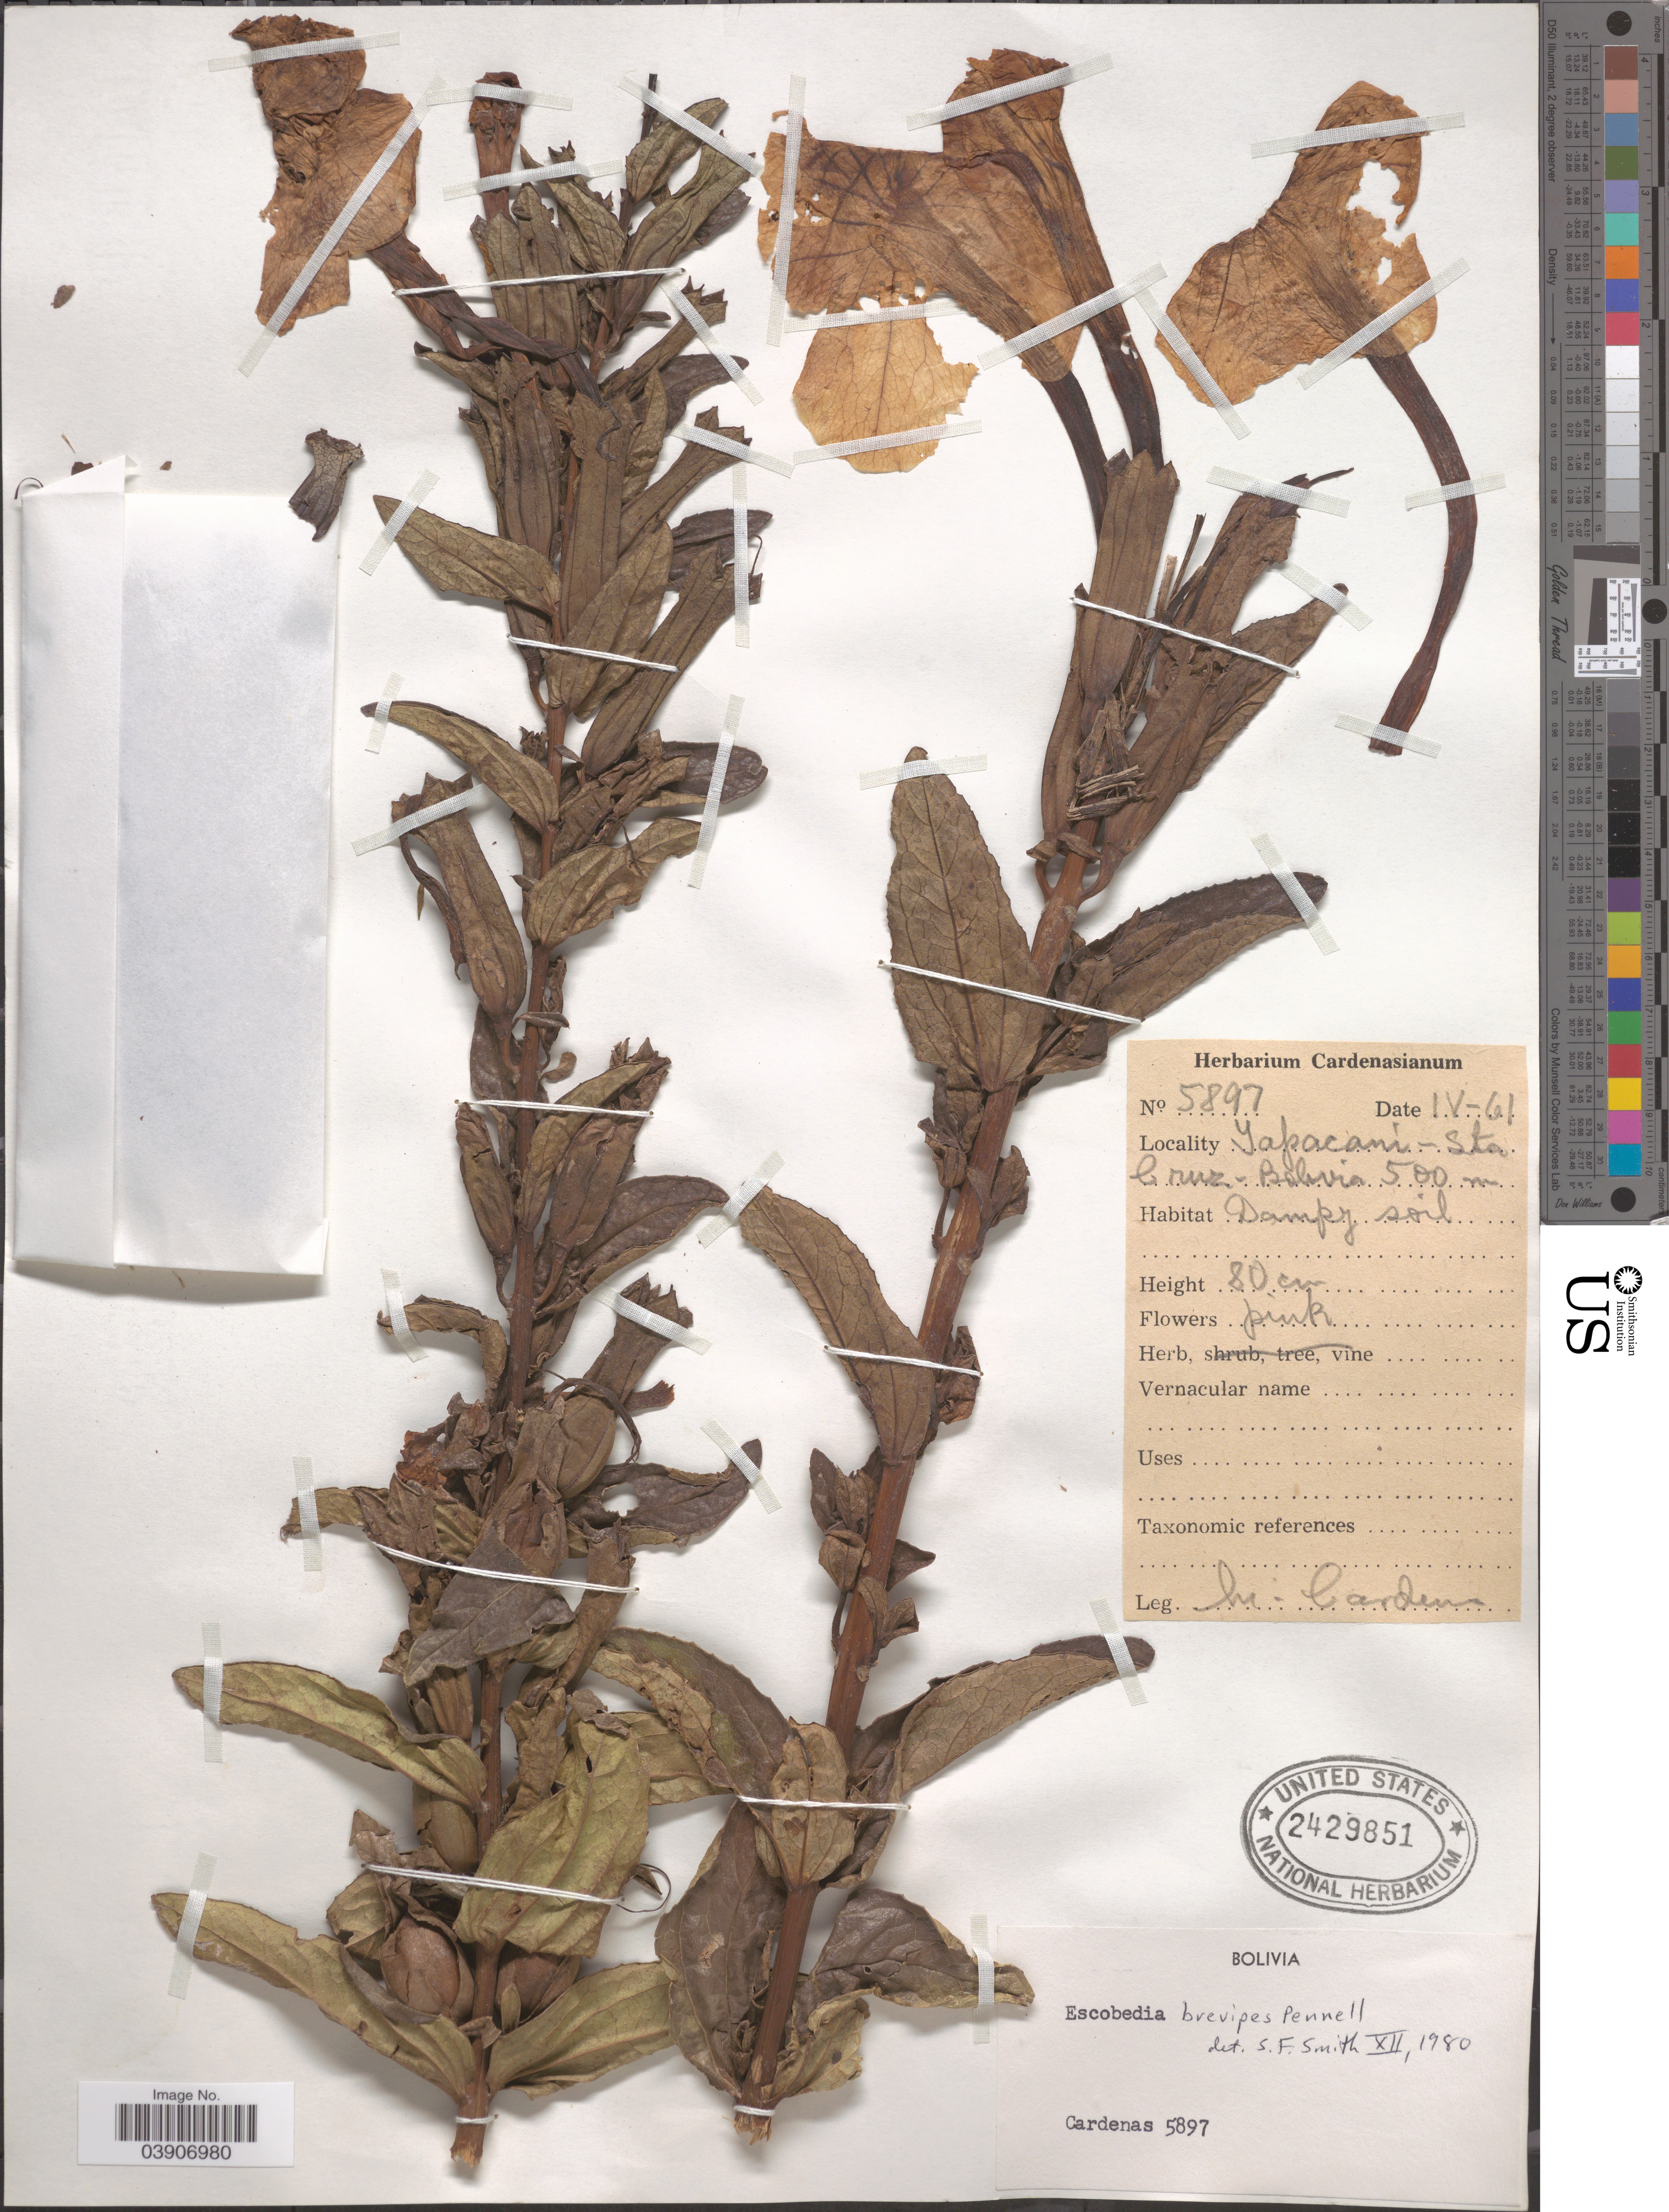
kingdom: Plantae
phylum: Tracheophyta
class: Magnoliopsida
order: Lamiales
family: Orobanchaceae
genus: Escobedia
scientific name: Escobedia brevipes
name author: Pennell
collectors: M. Cárdenas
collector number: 5897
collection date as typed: Transcribed d/m/y: /4/61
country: Bolivia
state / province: Santa Cruz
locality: Yapacani - Sta Cruz.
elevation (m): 500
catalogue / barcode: US 2429851